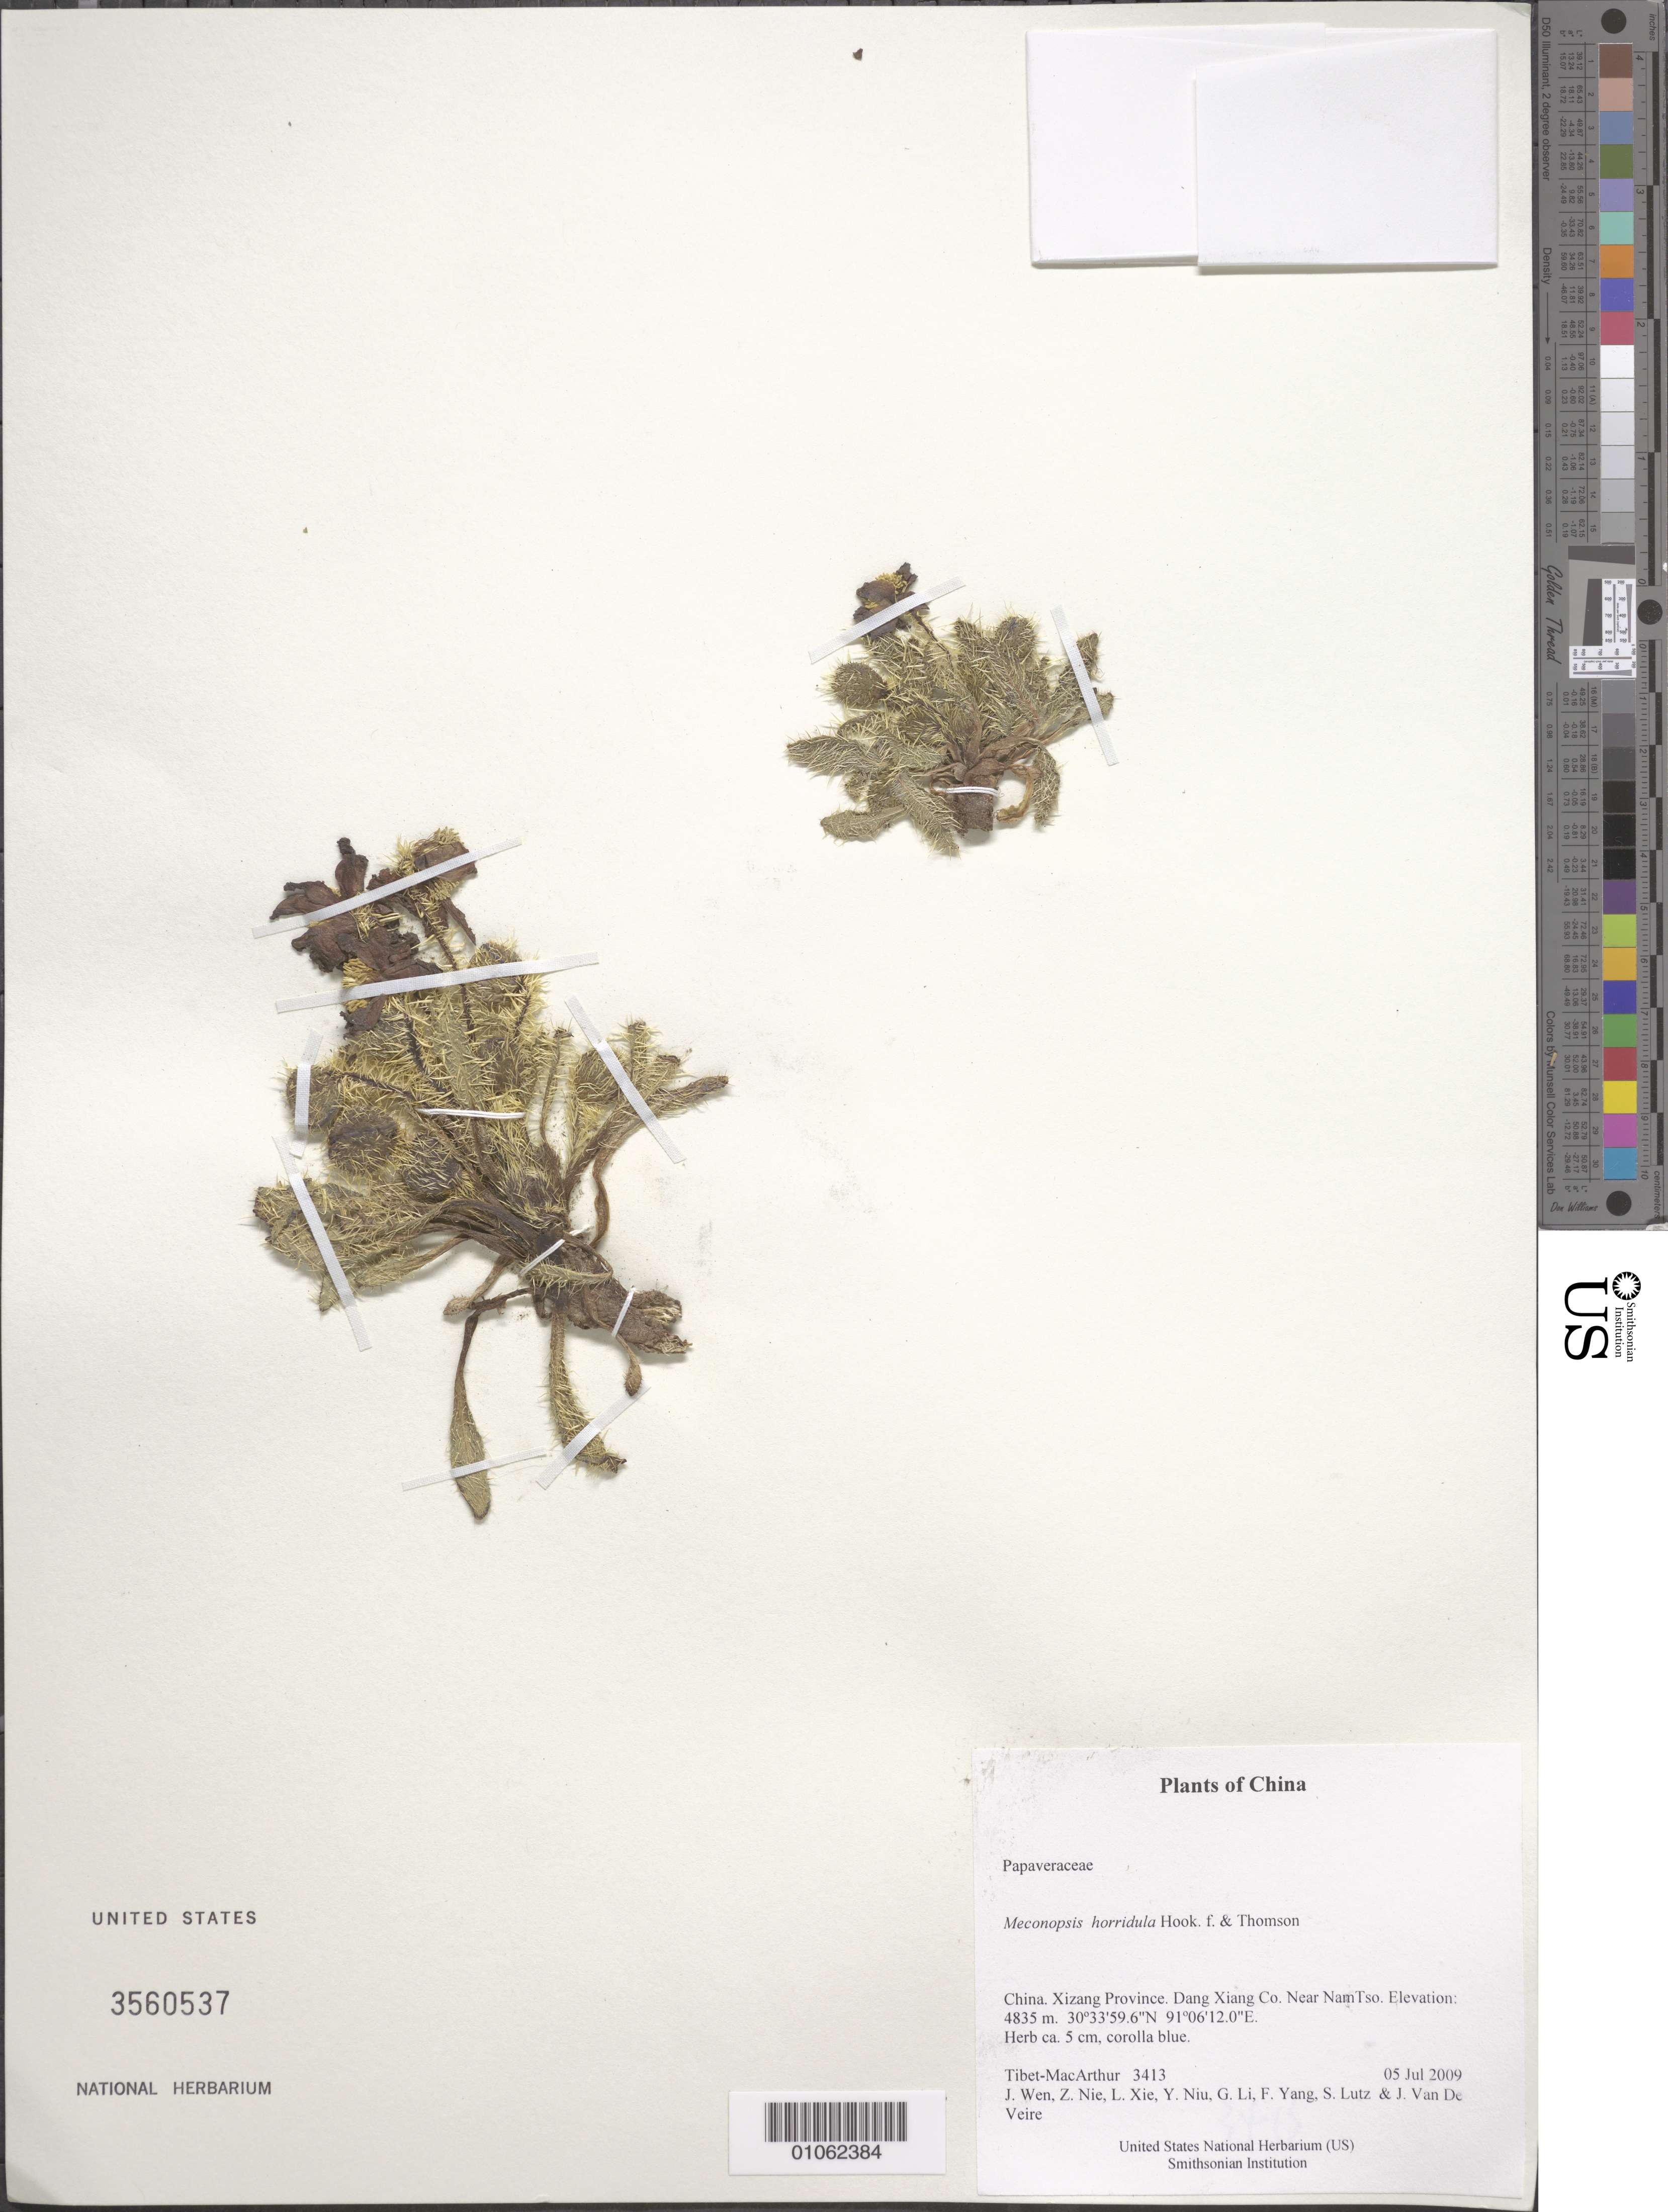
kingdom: Plantae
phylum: Tracheophyta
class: Magnoliopsida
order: Ranunculales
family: Papaveraceae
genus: Meconopsis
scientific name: Meconopsis horridula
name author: Hook. f. & Thomson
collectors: Tibet-MacArthur, J. Wen, Z. Nie, L. Xie, Y. Niu, G. Li, F. Yang, S. Lutz & J. Van De Veire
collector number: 3413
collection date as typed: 05 Jul 2009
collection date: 2009-07-05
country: China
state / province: Xizang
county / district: Dang Xiang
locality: Near NamTso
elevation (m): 4835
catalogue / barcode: US 3560537